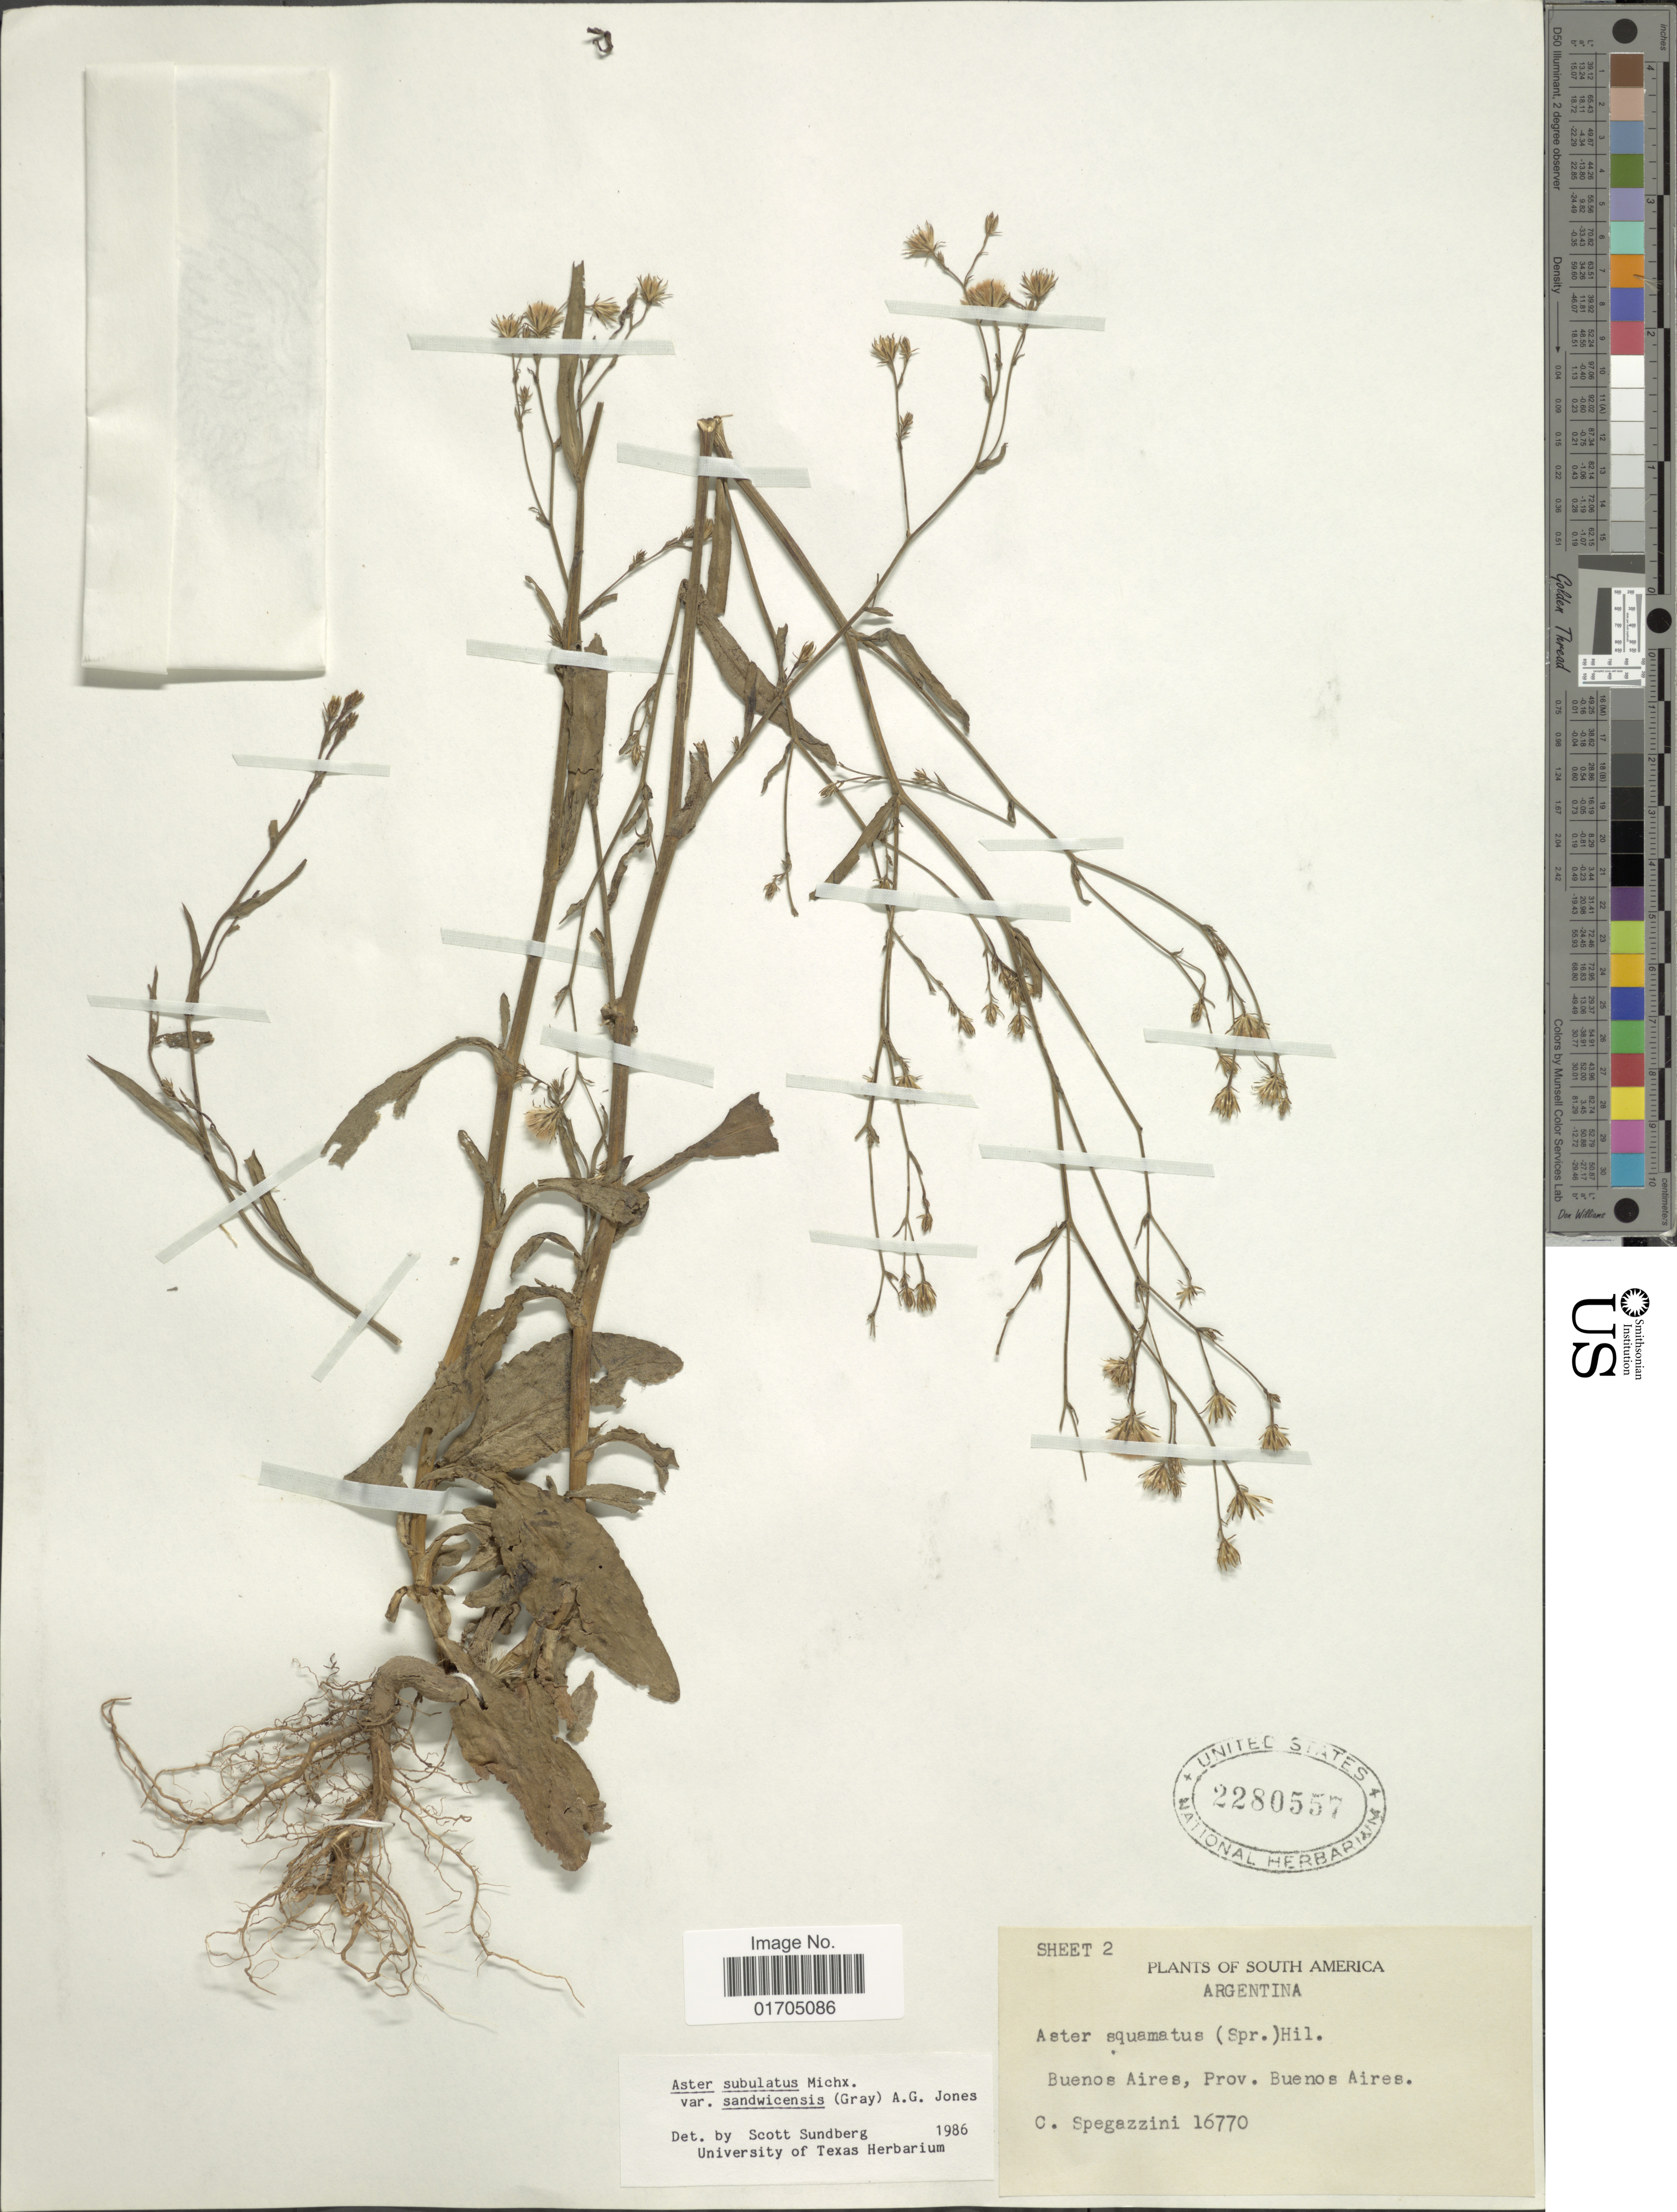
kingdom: Plantae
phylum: Tracheophyta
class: Magnoliopsida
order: Asterales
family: Asteraceae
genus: Symphyotrichum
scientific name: Symphyotrichum subulatum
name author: (Michx.) G.L. Nesom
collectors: C. L. Spegazzini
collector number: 16770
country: Argentina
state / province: Buenos Aires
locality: Buenos Aires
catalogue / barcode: US 2280557